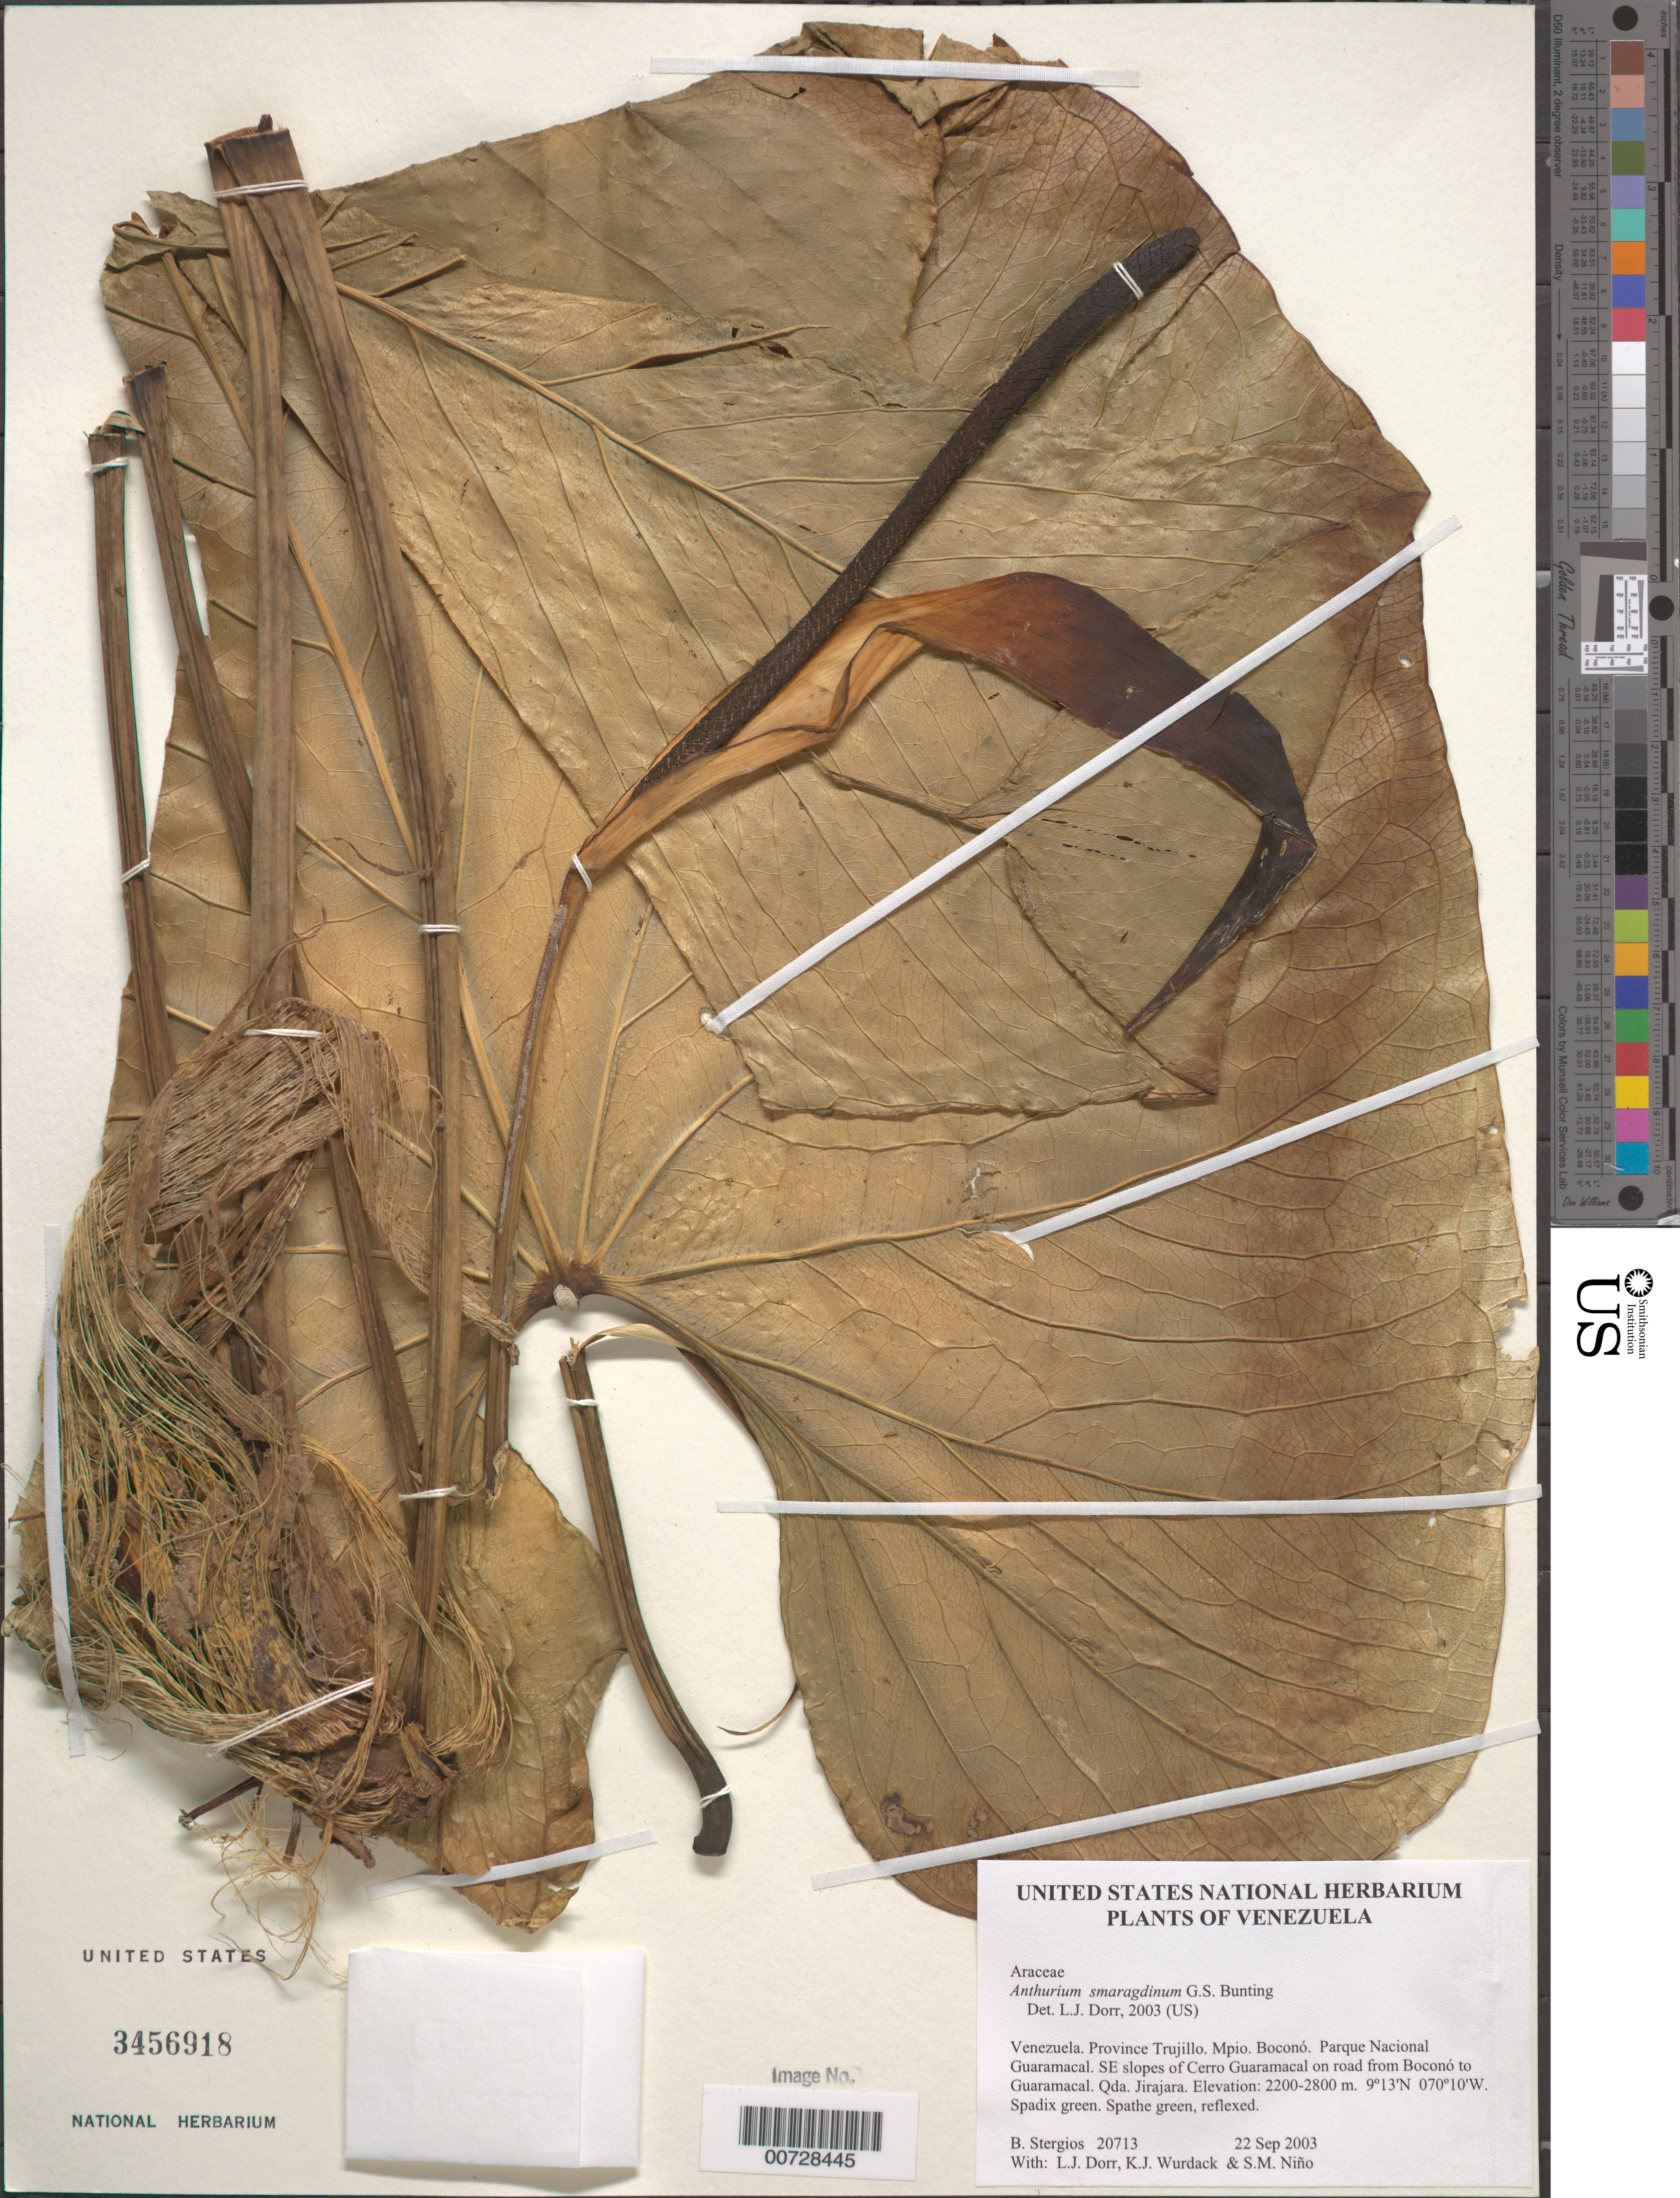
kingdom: Plantae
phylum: Tracheophyta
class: Liliopsida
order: Alismatales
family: Araceae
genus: Anthurium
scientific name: Anthurium smaragdinum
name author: G.S. Bunting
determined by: Dorr, L. J., (BOT), Smithsonian Institution - National Museum of Natural History (UNITED STATES)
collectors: B. G. Stergios, L. J. Dorr, K. Wurdack & S. M. Niño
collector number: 20713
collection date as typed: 22 Sep 2003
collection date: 2003-09-22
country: Venezuela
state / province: Trujillo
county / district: Boconó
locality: Parque Nacional Guaramacal. SE slopes of Cerro Guaramacal on road from Boconó to Guaramacal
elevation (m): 2200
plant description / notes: PORT, US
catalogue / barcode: US 3456918